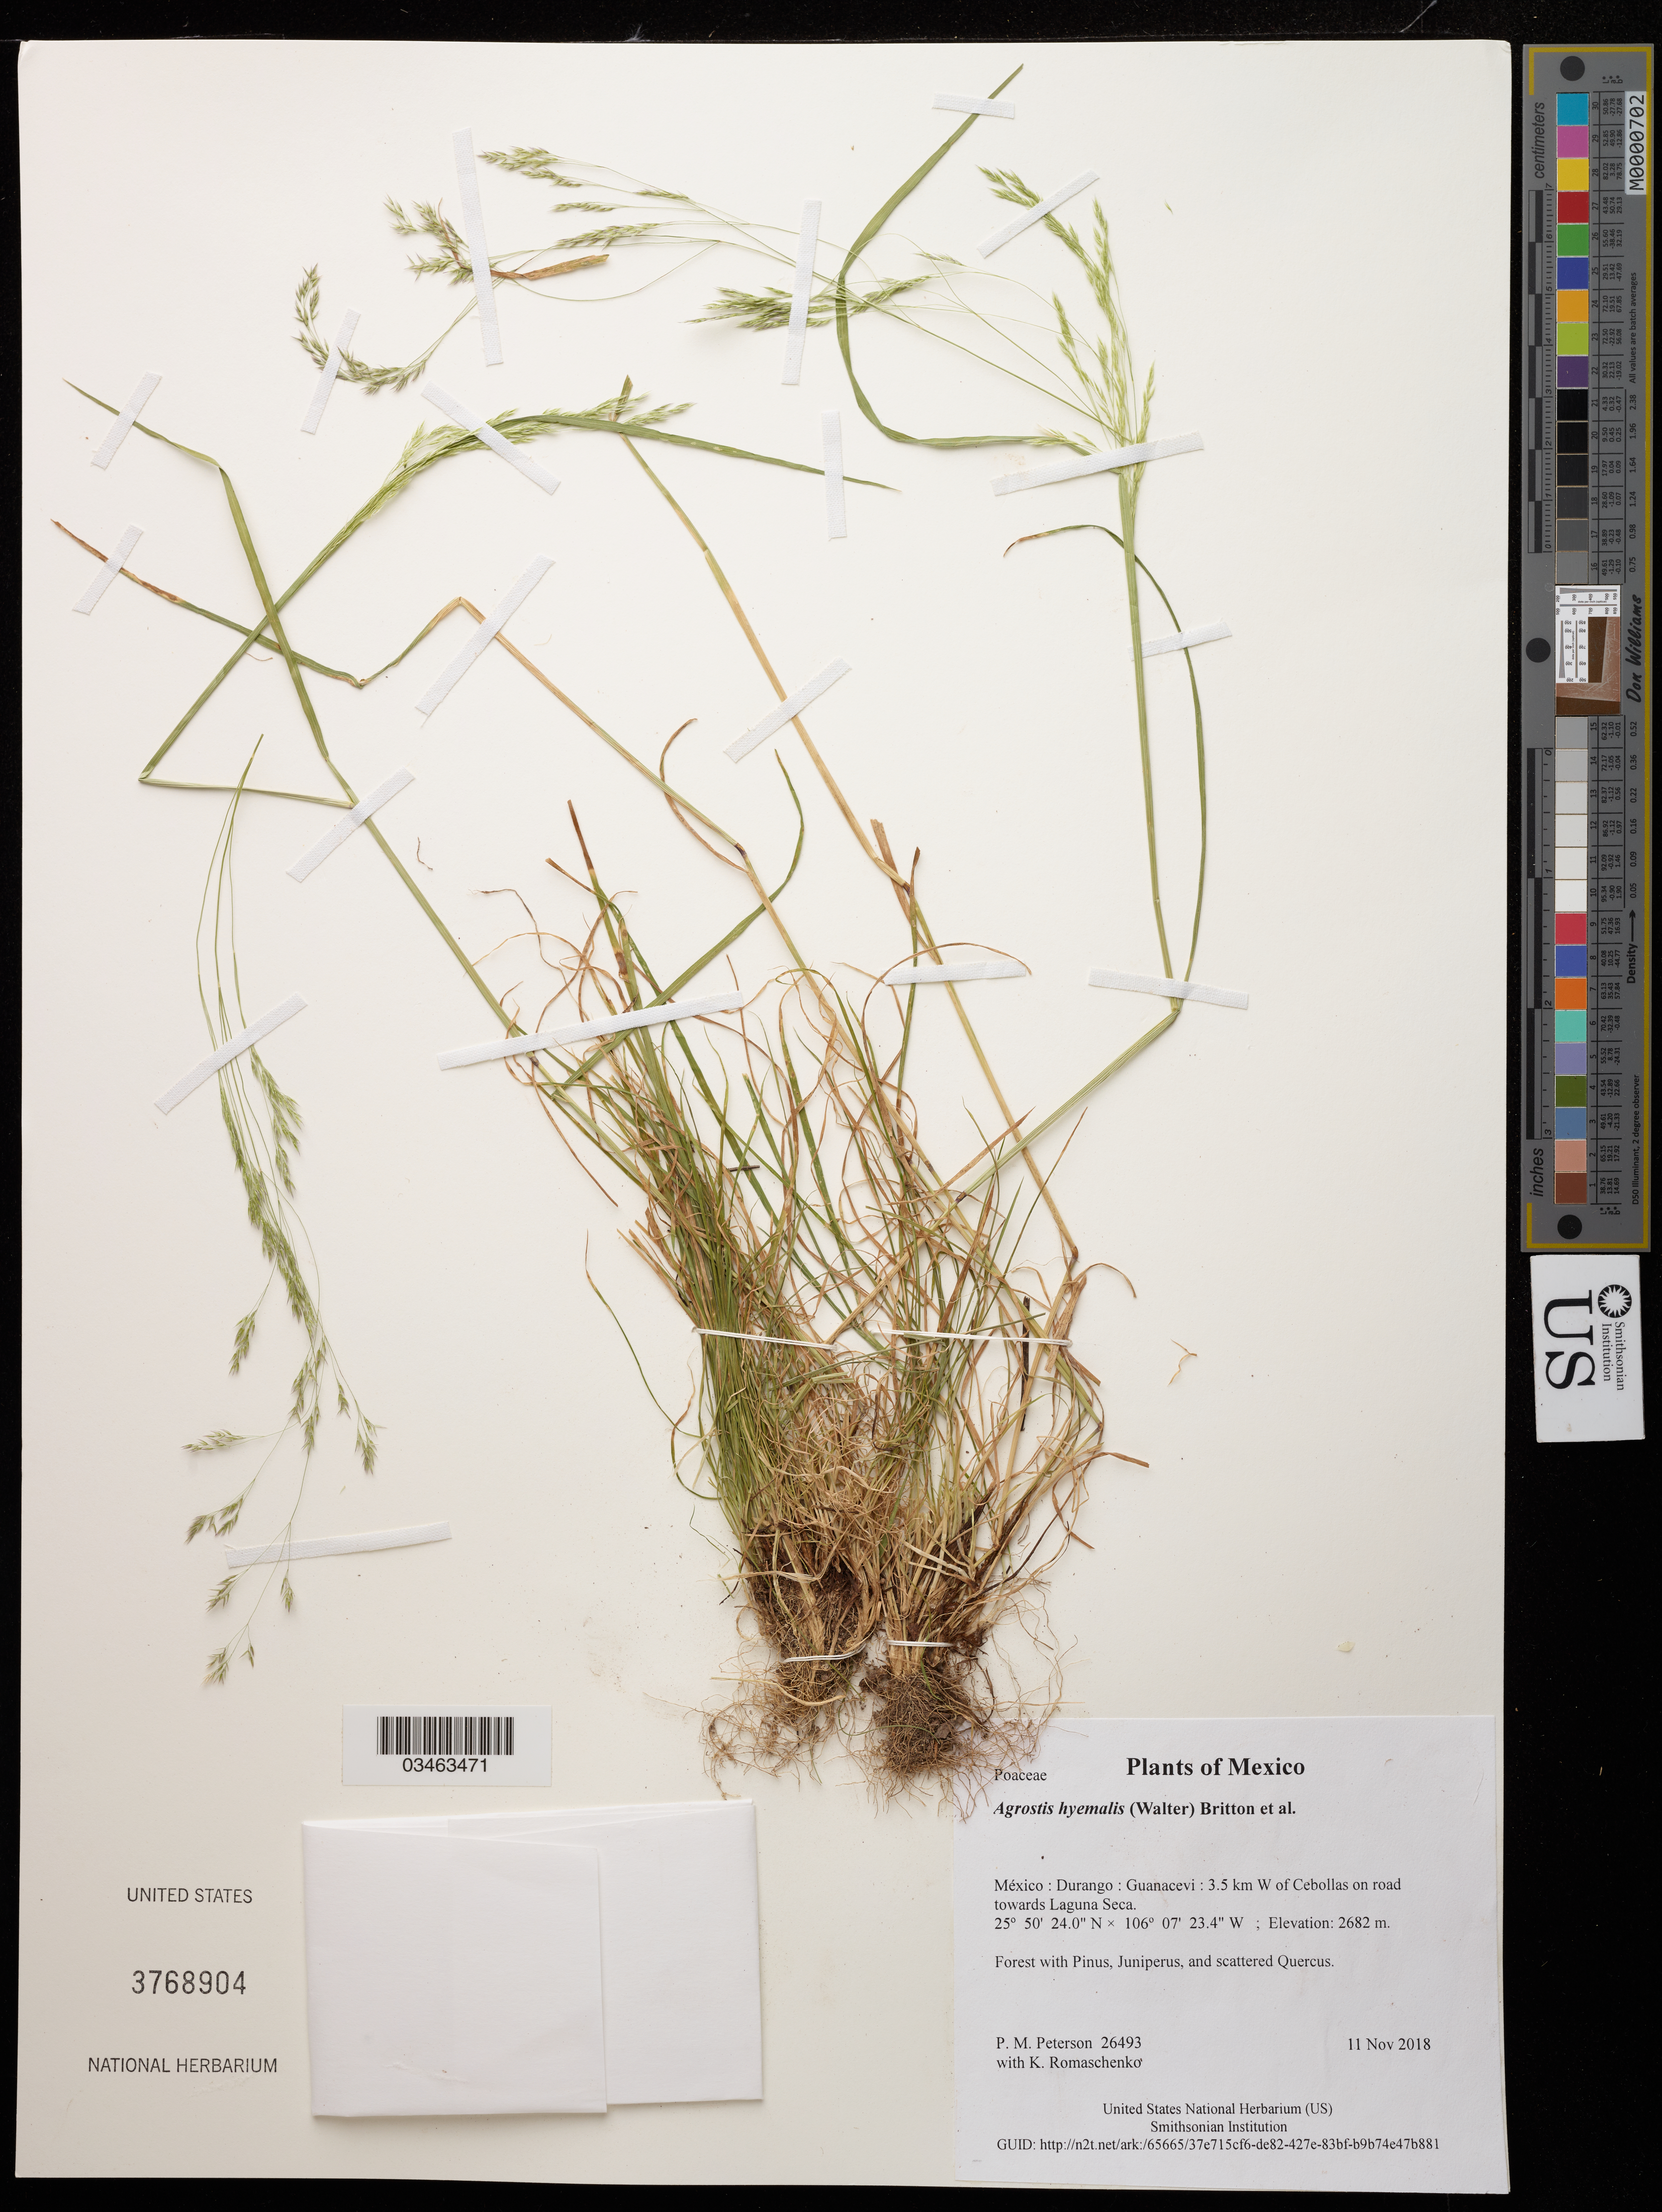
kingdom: Plantae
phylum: Tracheophyta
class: Liliopsida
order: Poales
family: Poaceae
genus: Agrostis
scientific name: Agrostis hyemalis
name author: (Walter) Britton et al.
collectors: P. M. Peterson & K. Romaschenko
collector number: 26493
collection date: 2018-11-11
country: México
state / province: Durango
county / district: Guanacevi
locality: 3.5 km W of Cebollas on road towards Laguna Seca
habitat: Forest with Pinus, Juniperus, and scattered Quercus.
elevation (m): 2682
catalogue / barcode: US 3768904